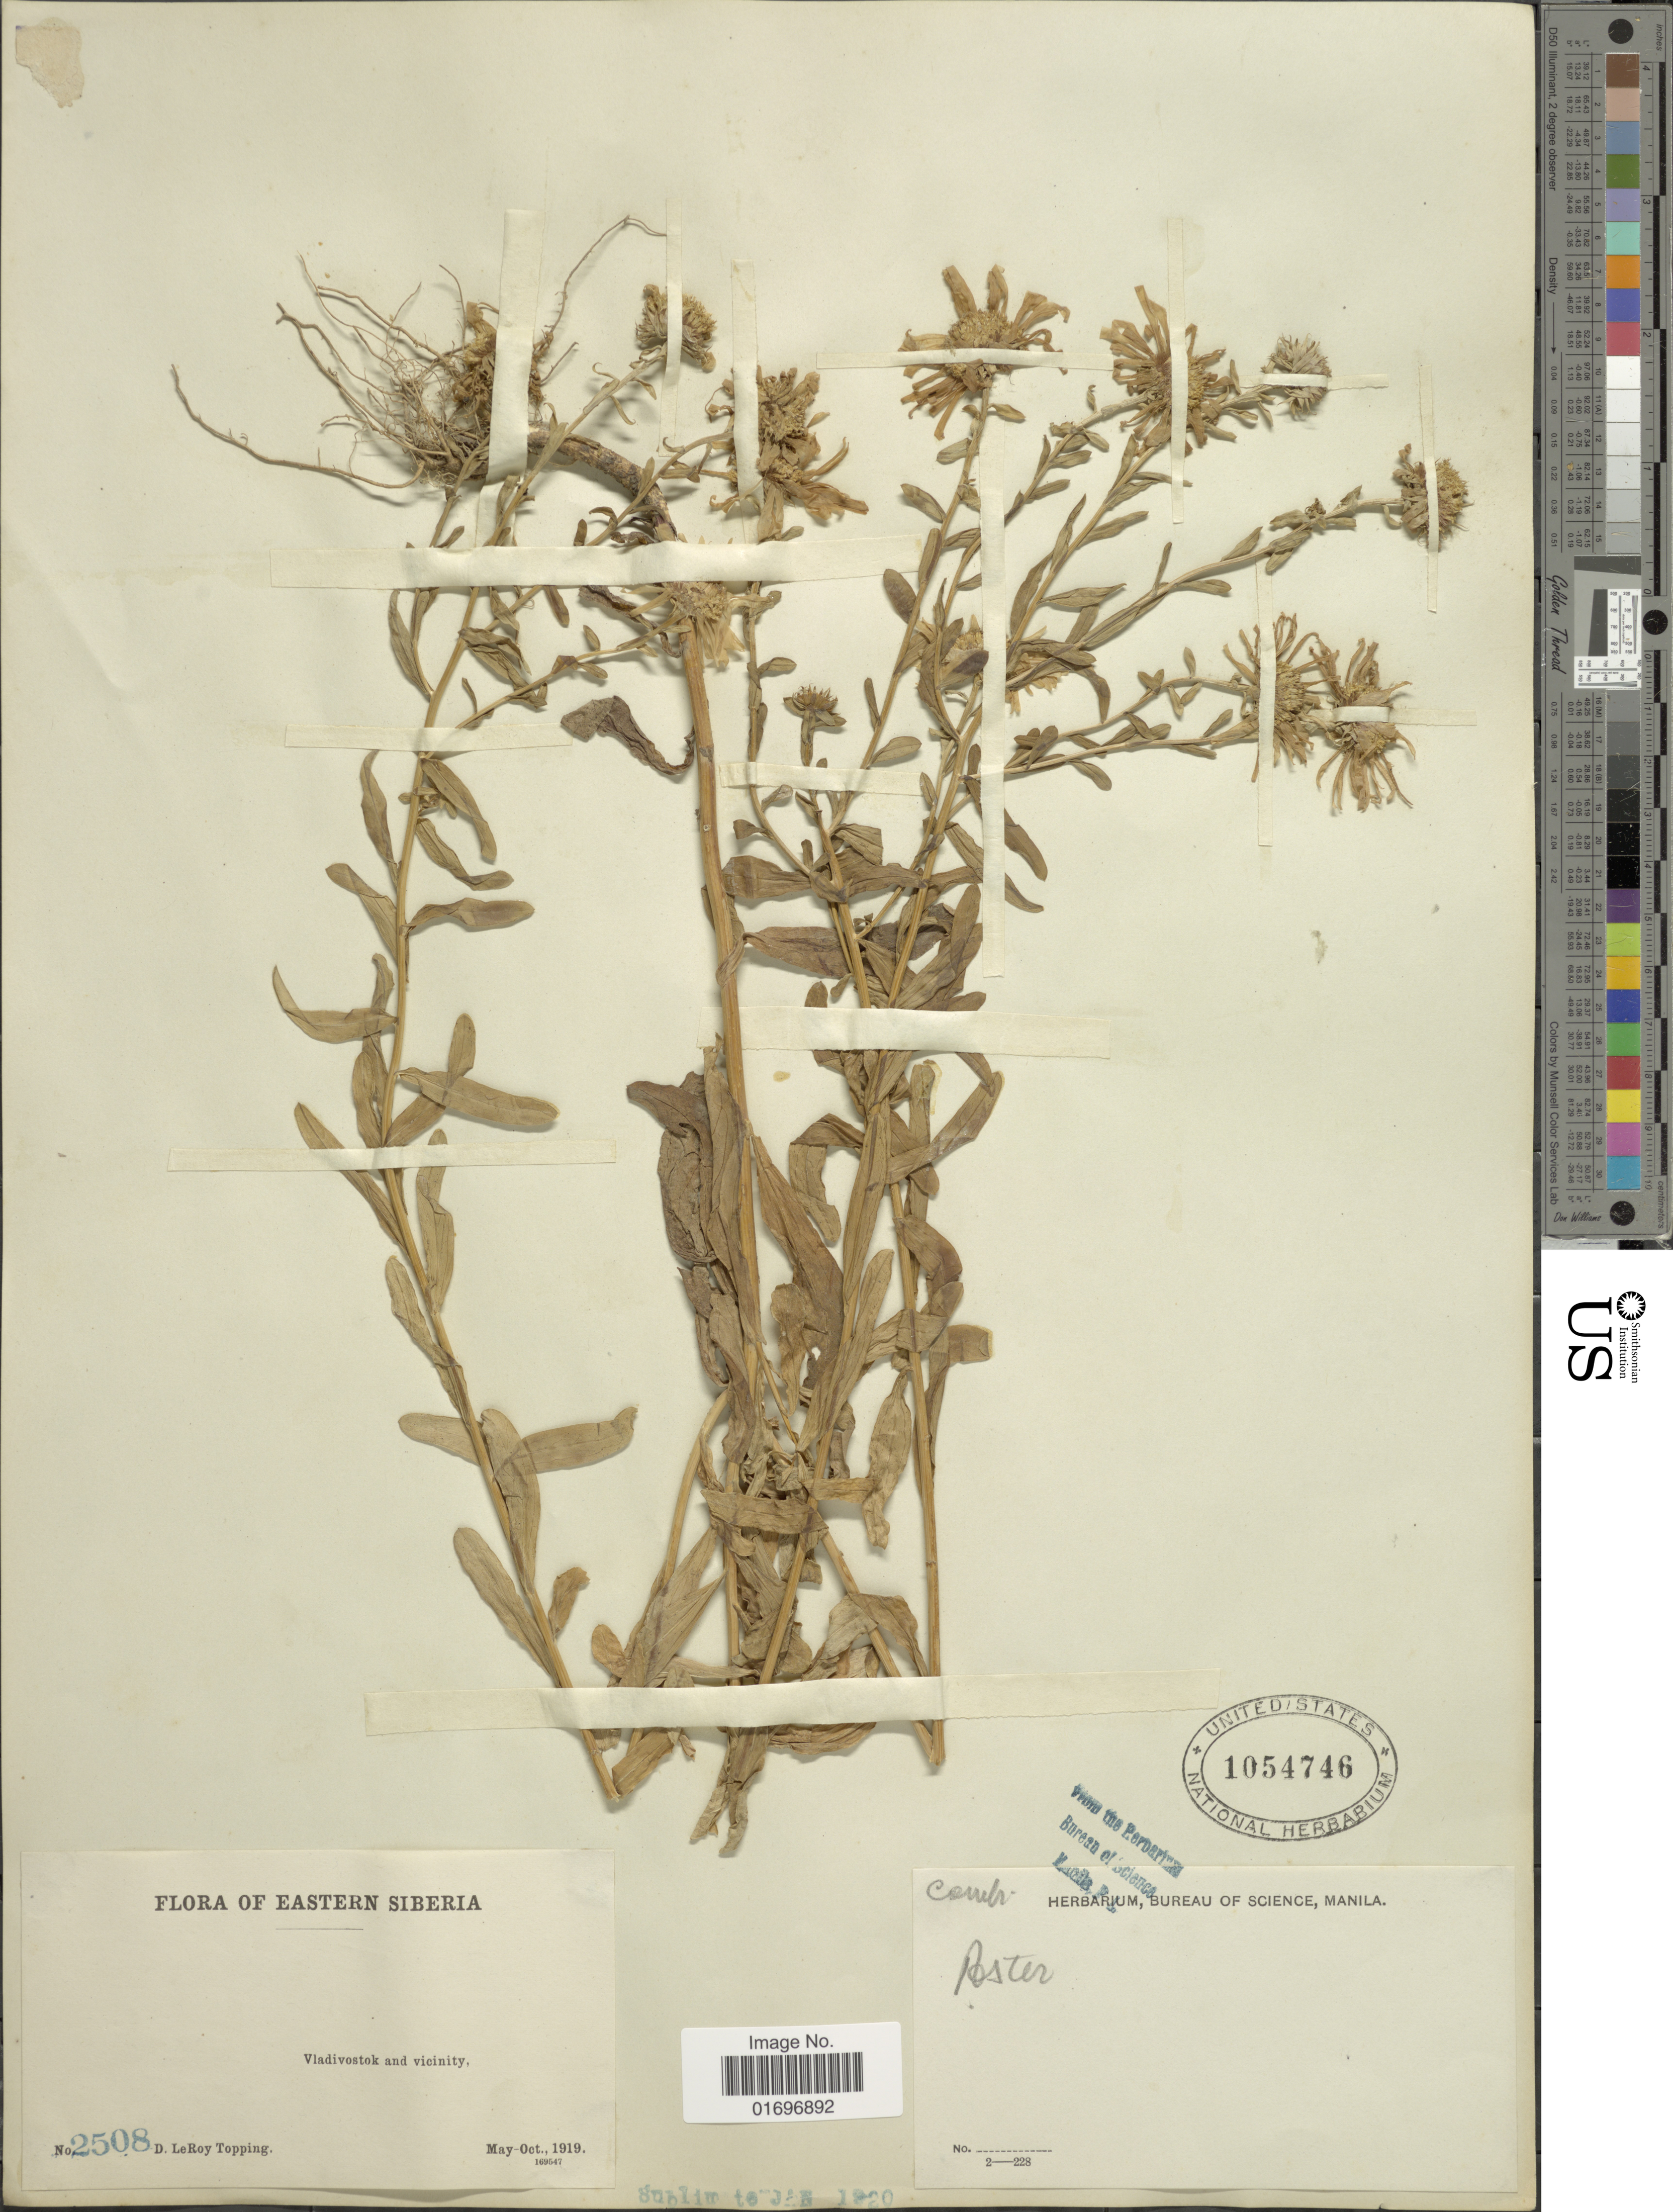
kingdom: Plantae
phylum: Tracheophyta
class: Magnoliopsida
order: Asterales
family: Asteraceae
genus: Aster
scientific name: Aster sp.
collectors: D. L. Topping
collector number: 2508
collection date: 1919-05/1919-10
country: Russian Federation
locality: Eastern Siberia. Vladivostok and vicinity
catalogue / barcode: US 1054746